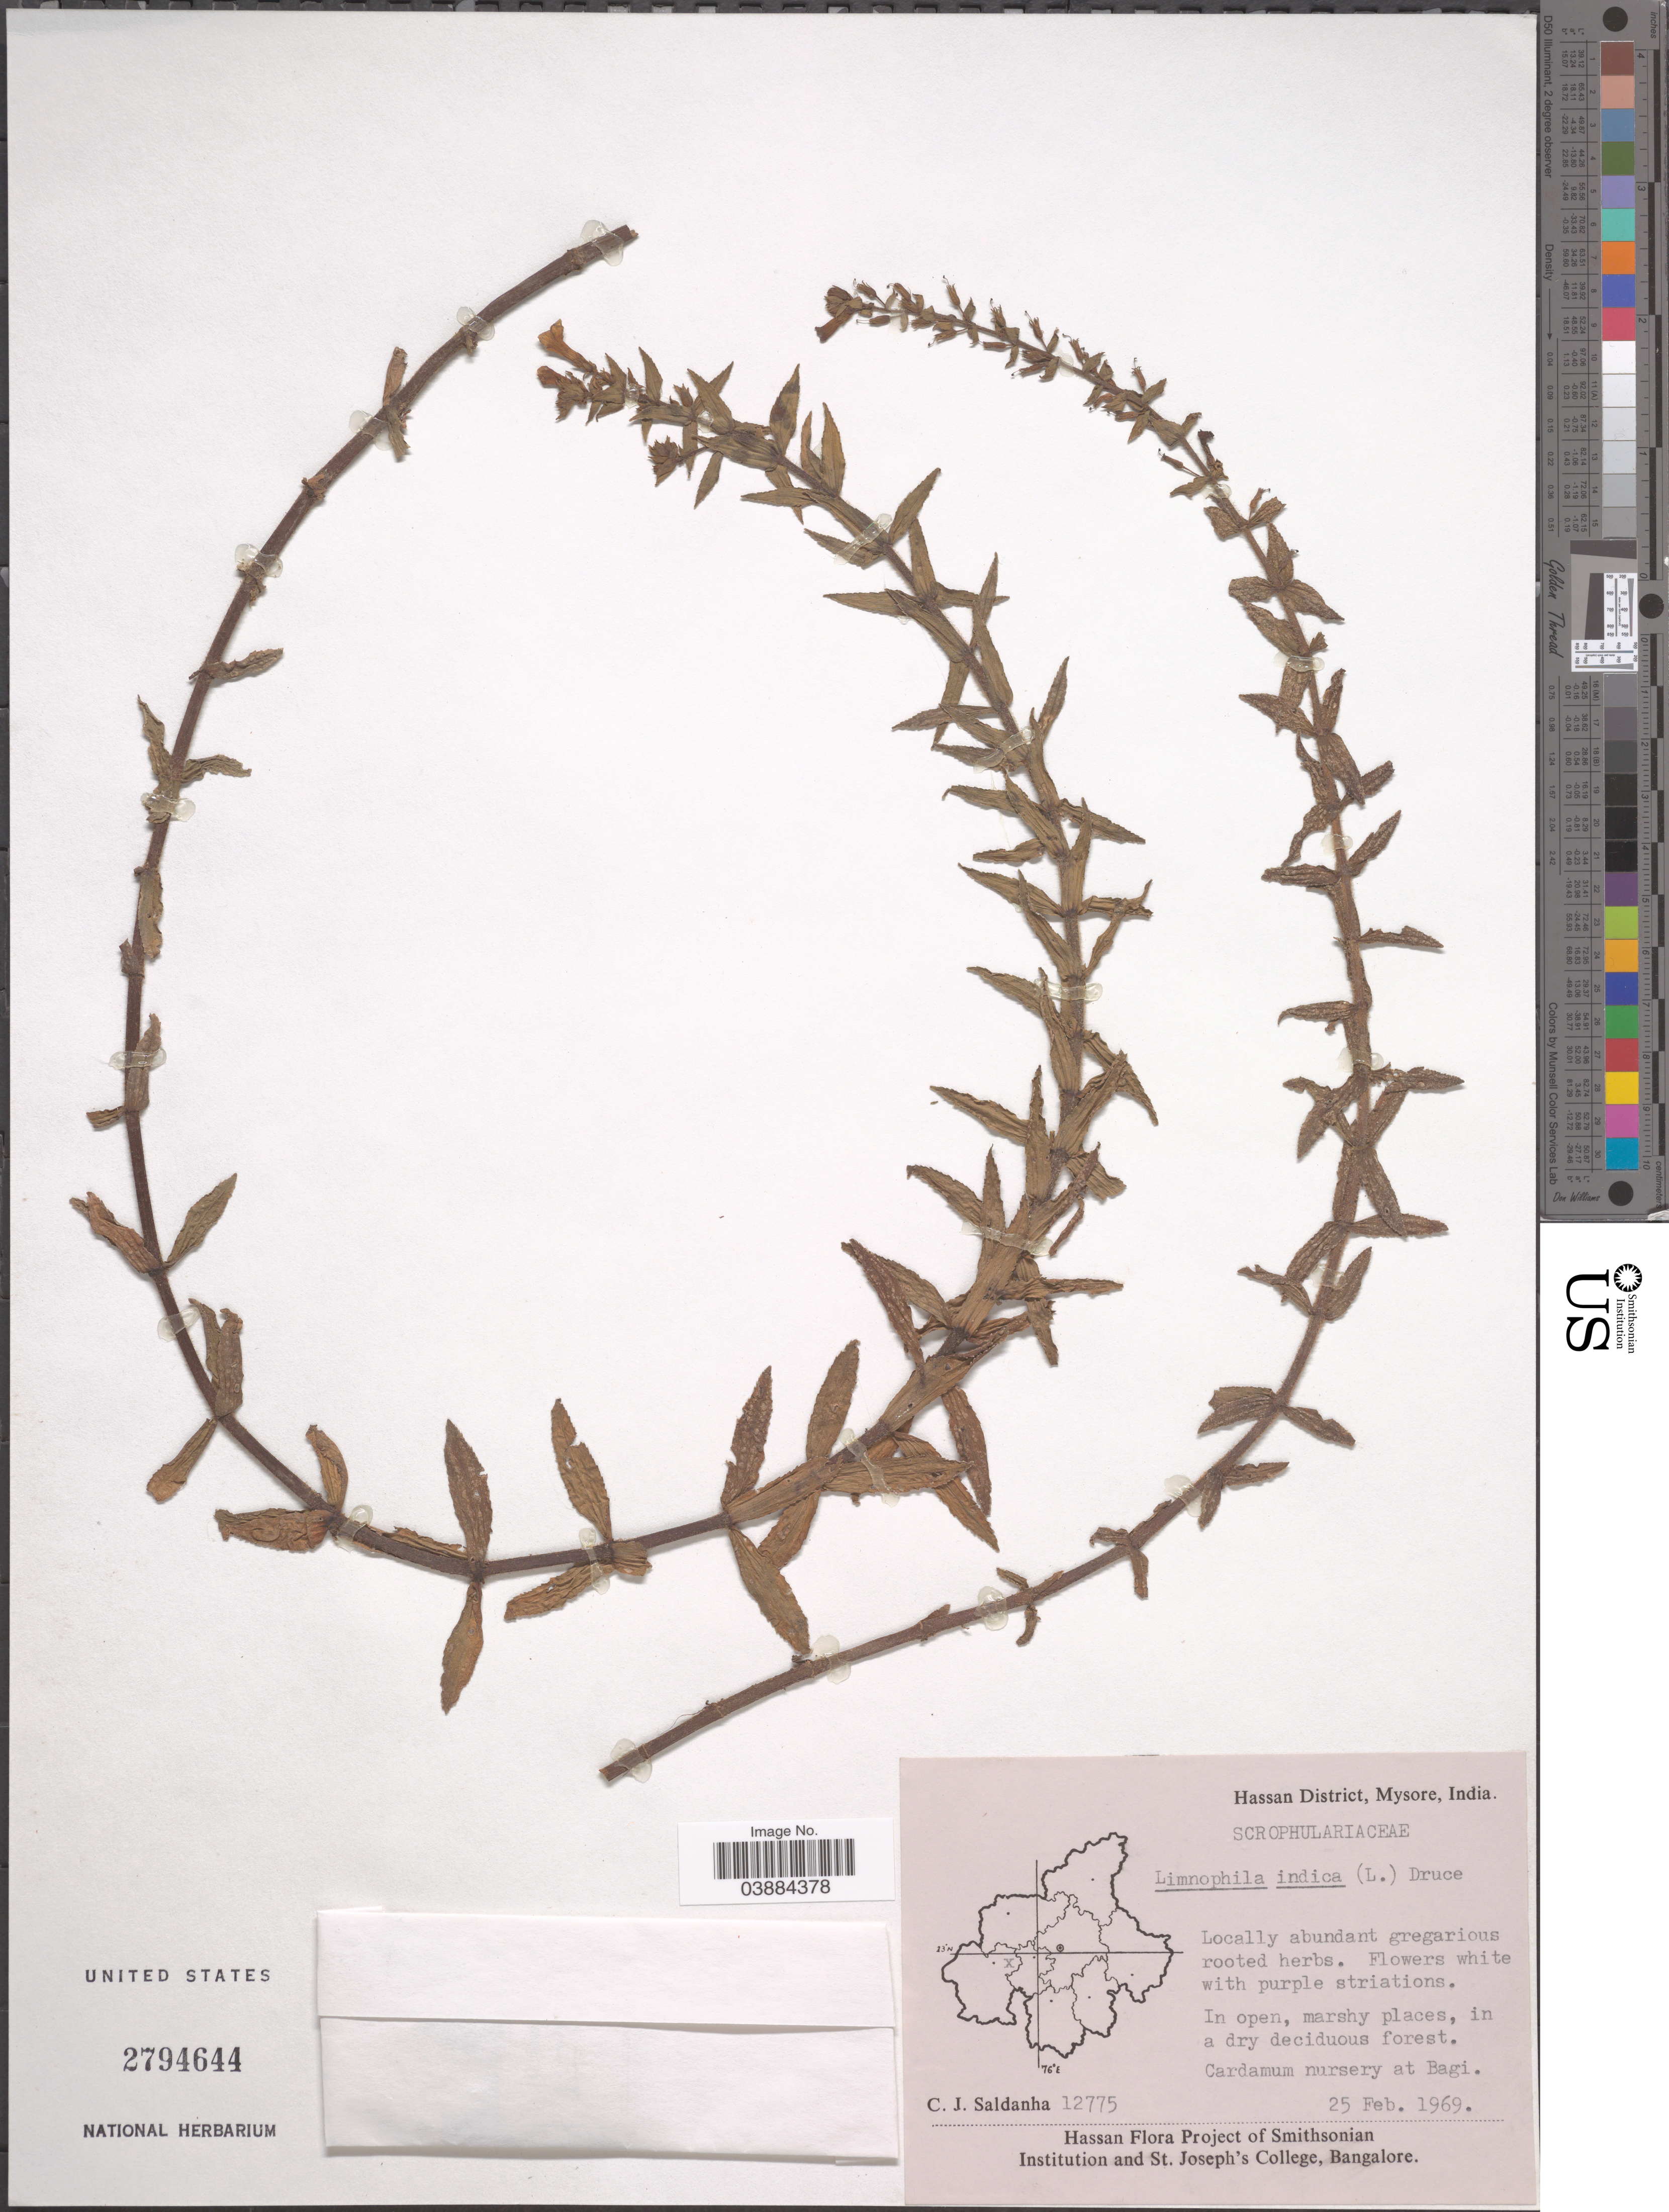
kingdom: Plantae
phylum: Tracheophyta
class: Magnoliopsida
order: Lamiales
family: Plantaginaceae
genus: Limnophila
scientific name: Limnophila indica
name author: (L.) Druce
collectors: C. J. Saldanha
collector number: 12775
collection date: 1969-02-25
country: India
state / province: Karnataka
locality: Hassan District, Mysore. Cardamum nursery at Bagi.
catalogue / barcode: US 2794644